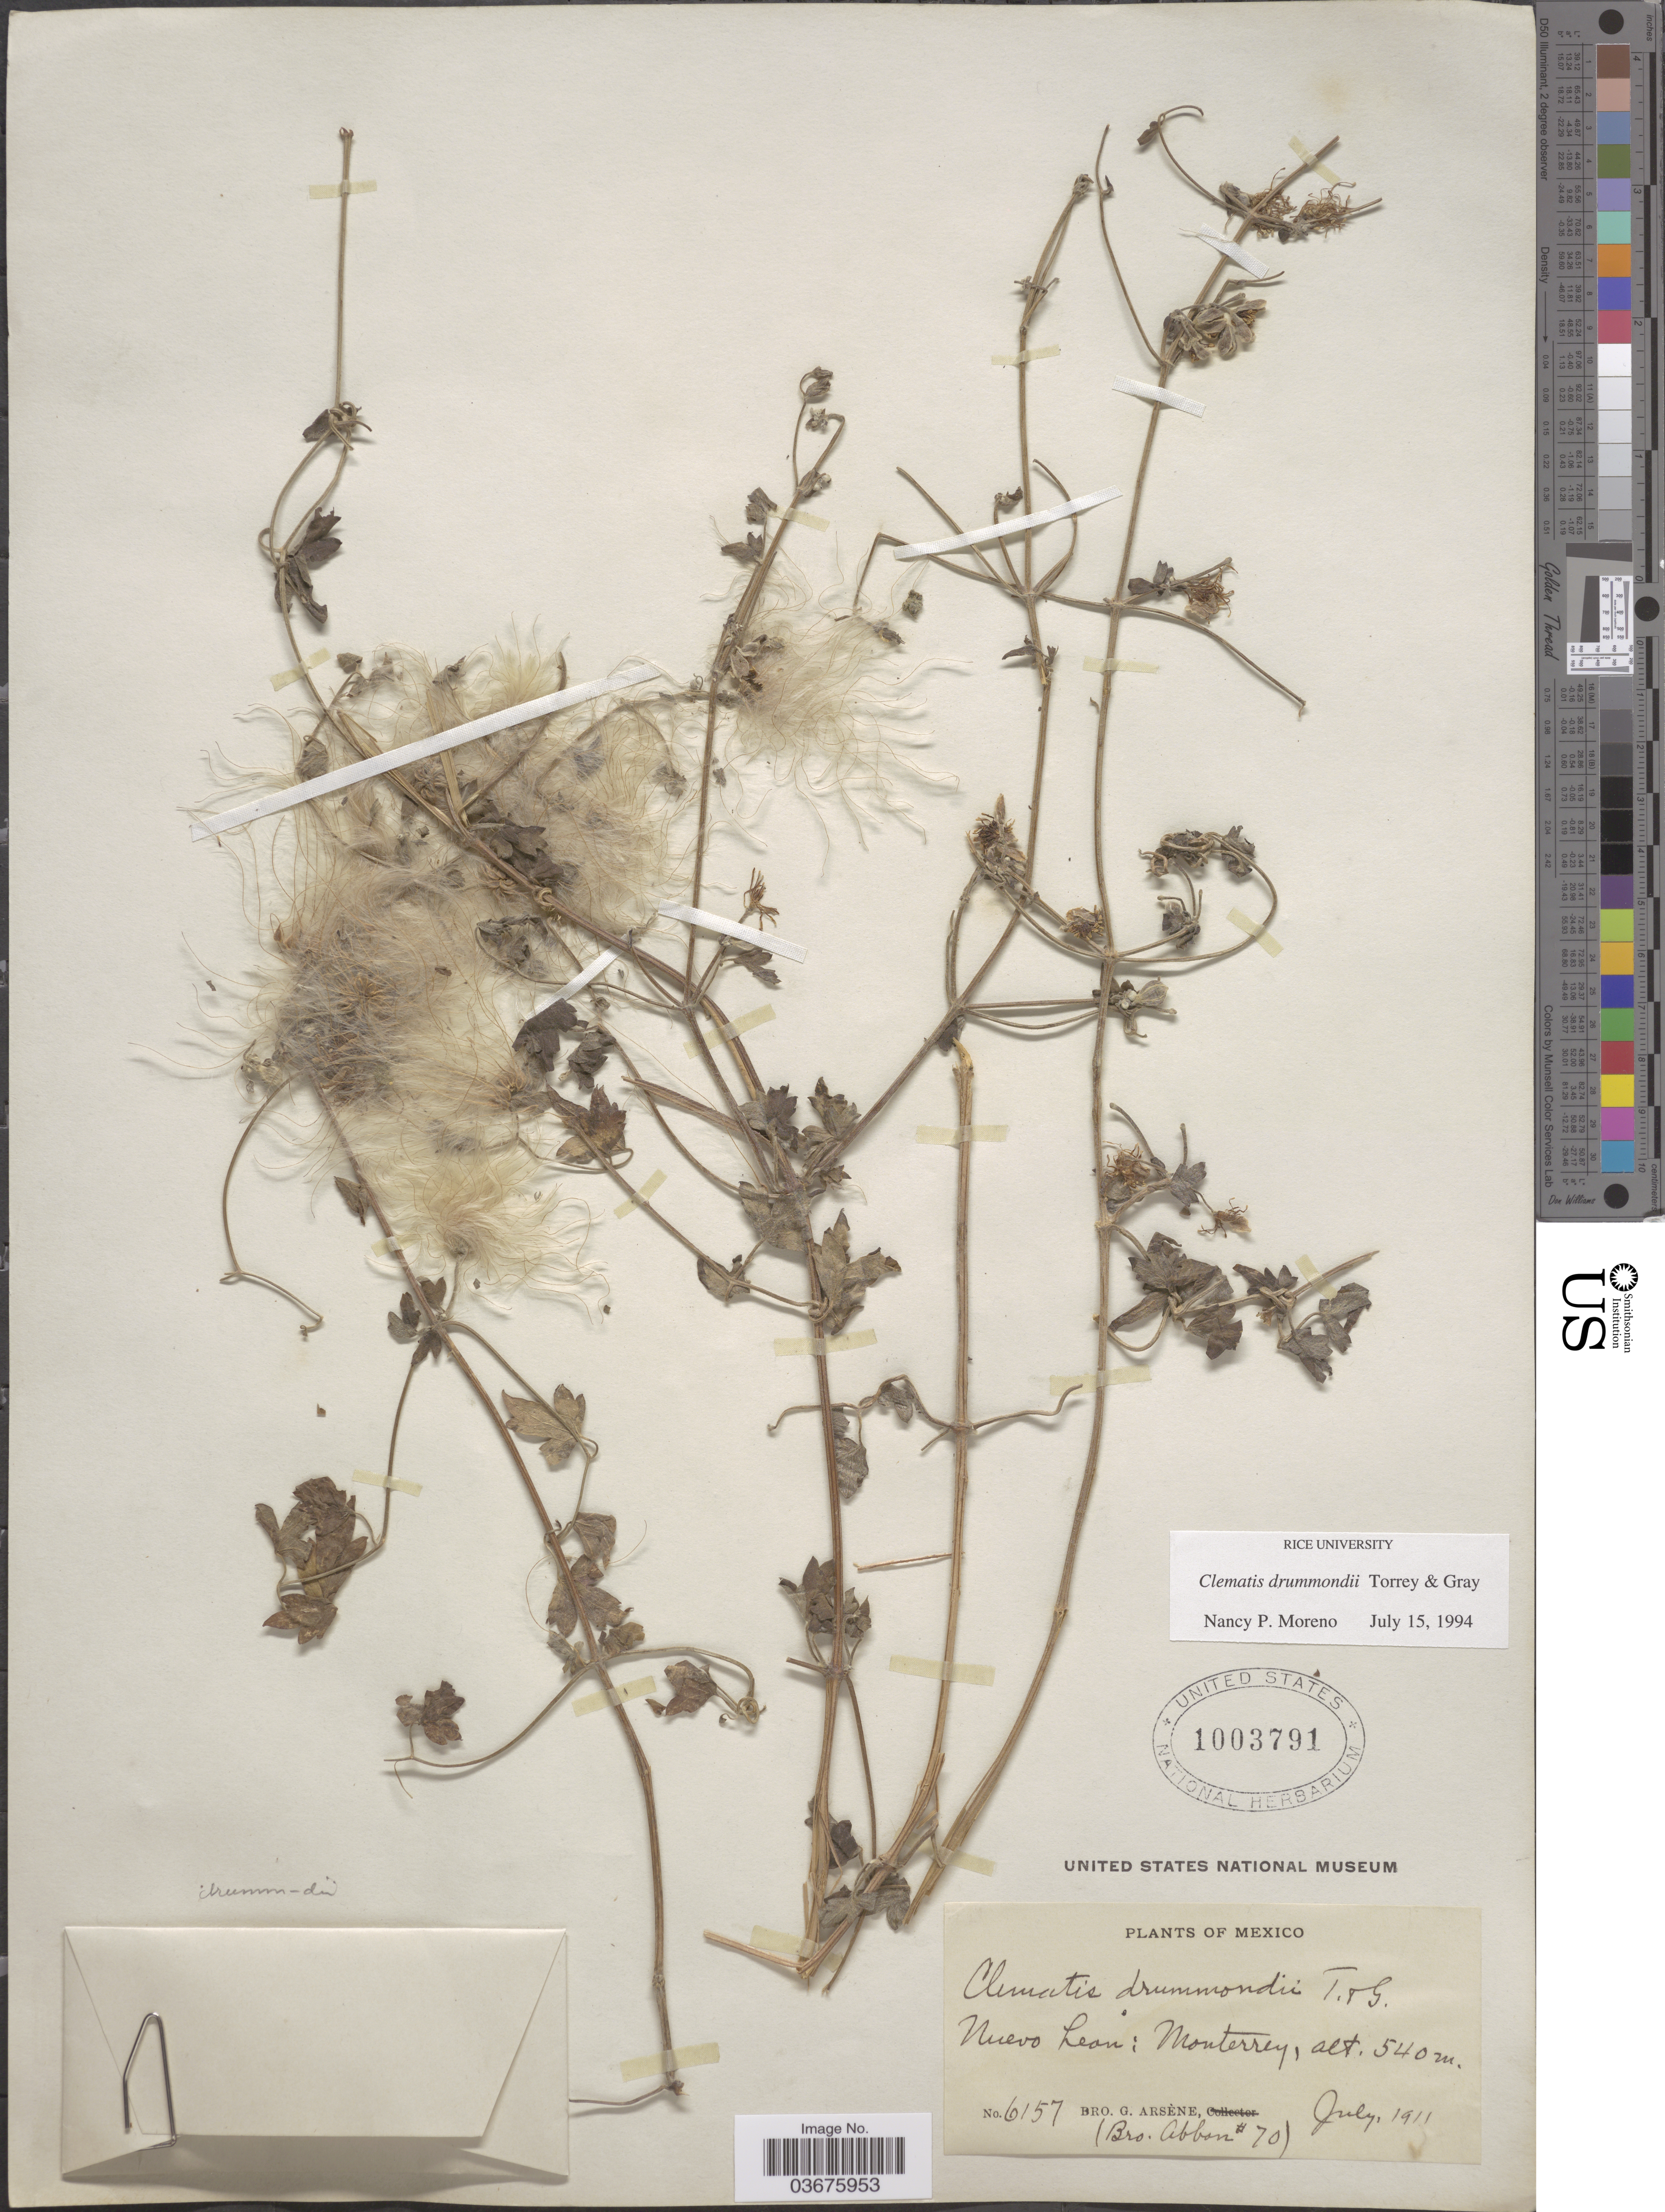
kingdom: Plantae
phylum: Tracheophyta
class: Magnoliopsida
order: Ranunculales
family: Ranunculaceae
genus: Clematis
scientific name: Clematis drummondii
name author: Torr. & A. Gray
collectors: Bro. G. Arsène & Bro. Abbon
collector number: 6157/70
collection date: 1911-07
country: Mexico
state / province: Nuevo León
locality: Monterrey.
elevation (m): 540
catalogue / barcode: US 1003791